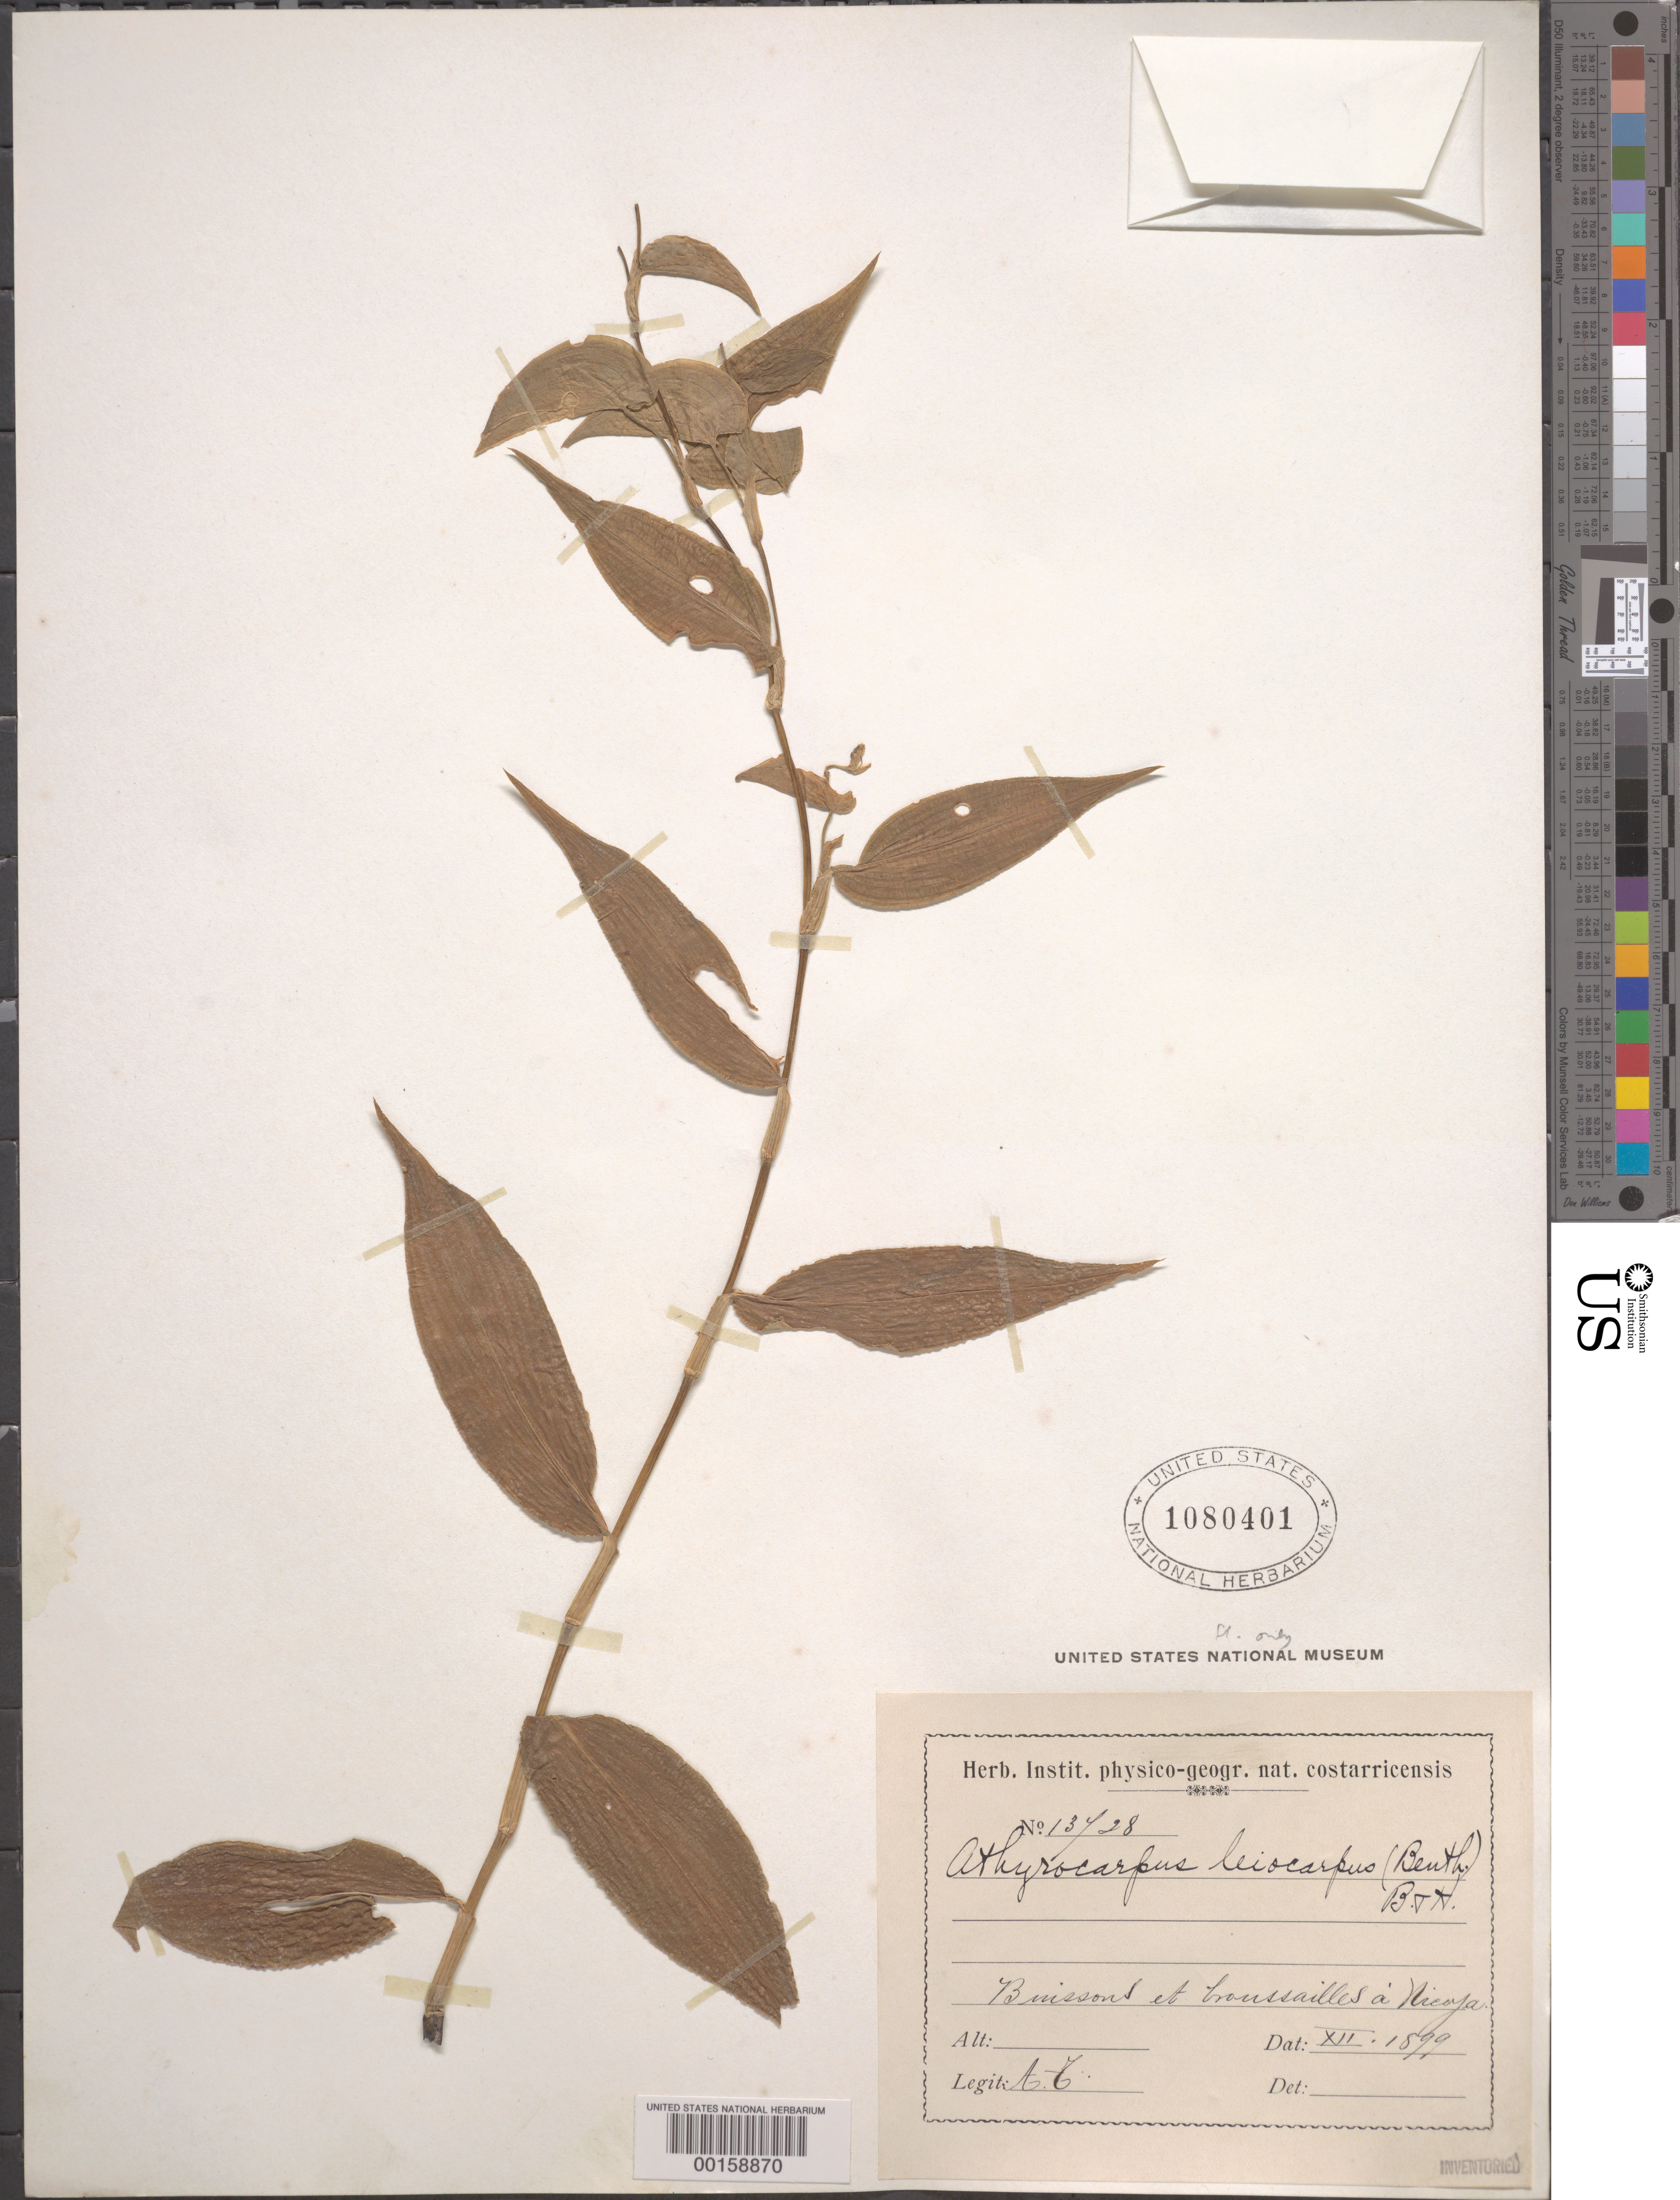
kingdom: Plantae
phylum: Tracheophyta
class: Liliopsida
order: Commelinales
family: Commelinaceae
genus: Commelina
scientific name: Commelina leiocarpa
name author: Benth.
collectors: A. Tonduz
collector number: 13428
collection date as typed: Dec 1899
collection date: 1899-12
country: Costa Rica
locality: Nicoya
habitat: Thicket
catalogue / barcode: US 1080401